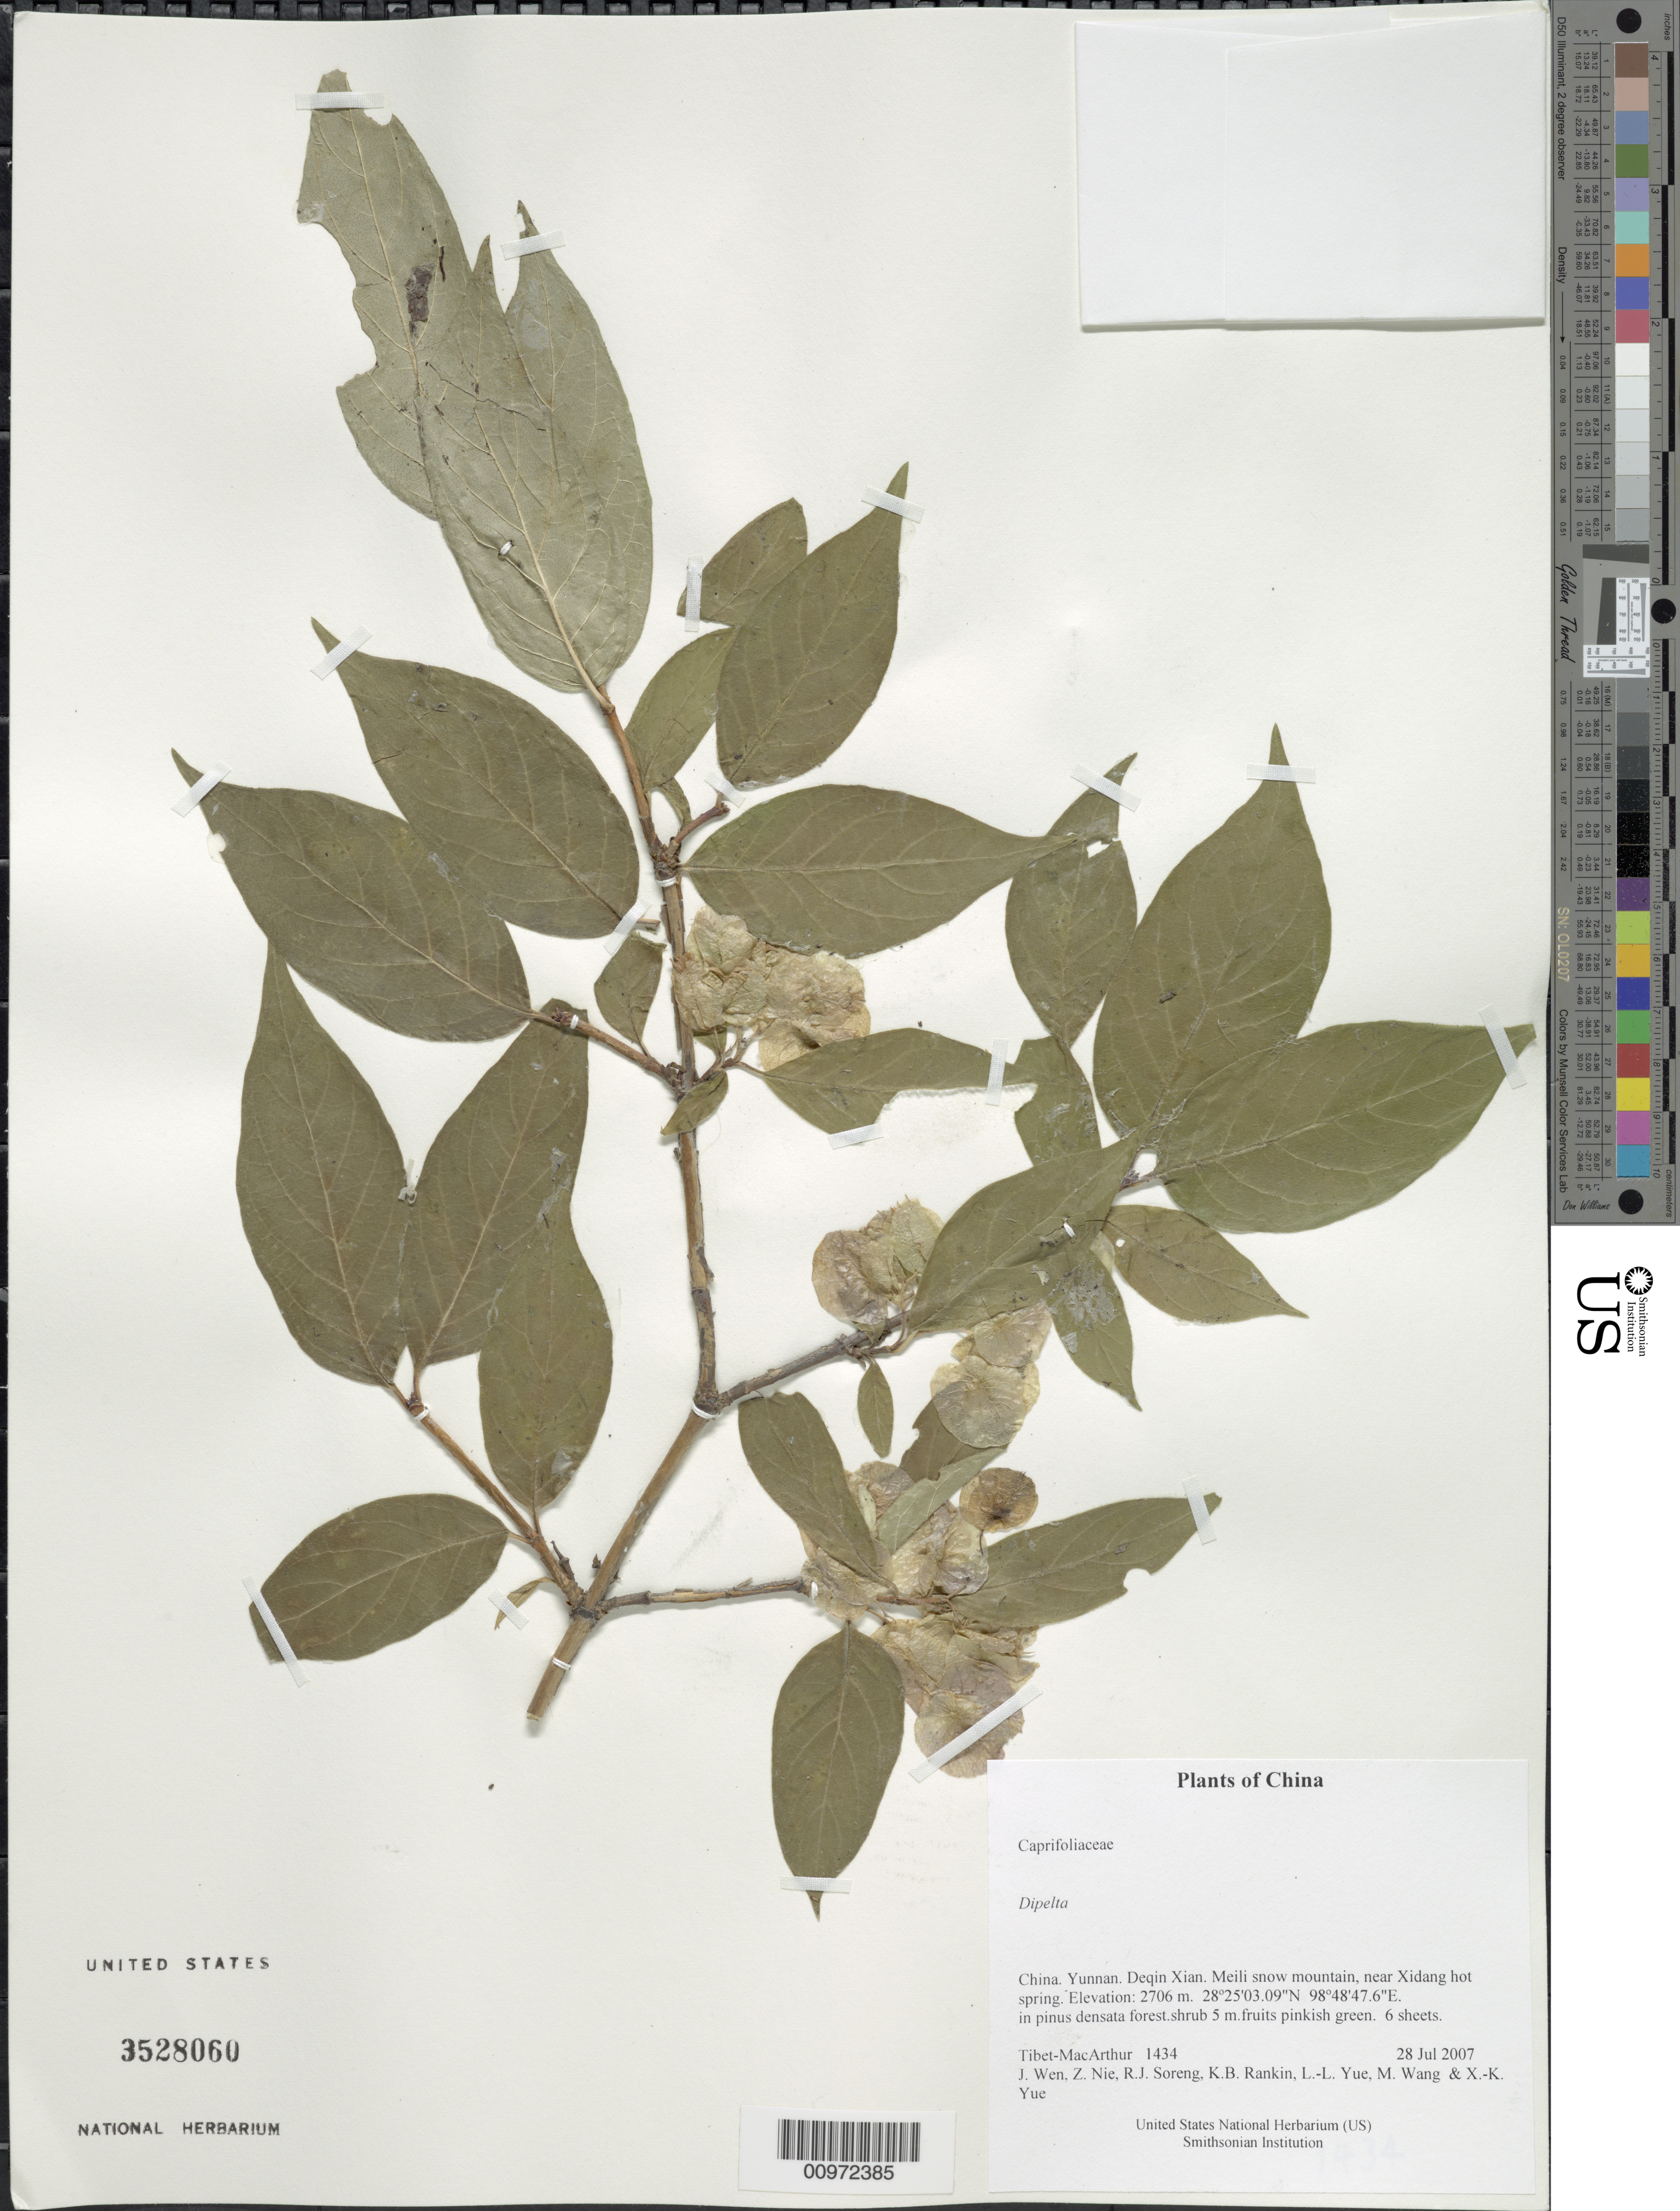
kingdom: Plantae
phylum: Tracheophyta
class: Magnoliopsida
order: Dipsacales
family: Caprifoliaceae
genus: Dipelta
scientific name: Dipelta sp.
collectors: Tibet-MacArthur, J. Wen, Z. Nie, R. J. Soreng, K. Rankin, L. Yue, M. Wang & X. Yue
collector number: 1434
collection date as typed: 28 Jul 2007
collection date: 2007-07-28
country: China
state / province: Yunnan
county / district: Deqin Xian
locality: Meili snow mountain, near Xidang hot spring.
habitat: In pinus densata forest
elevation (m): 2706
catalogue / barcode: US 3528060